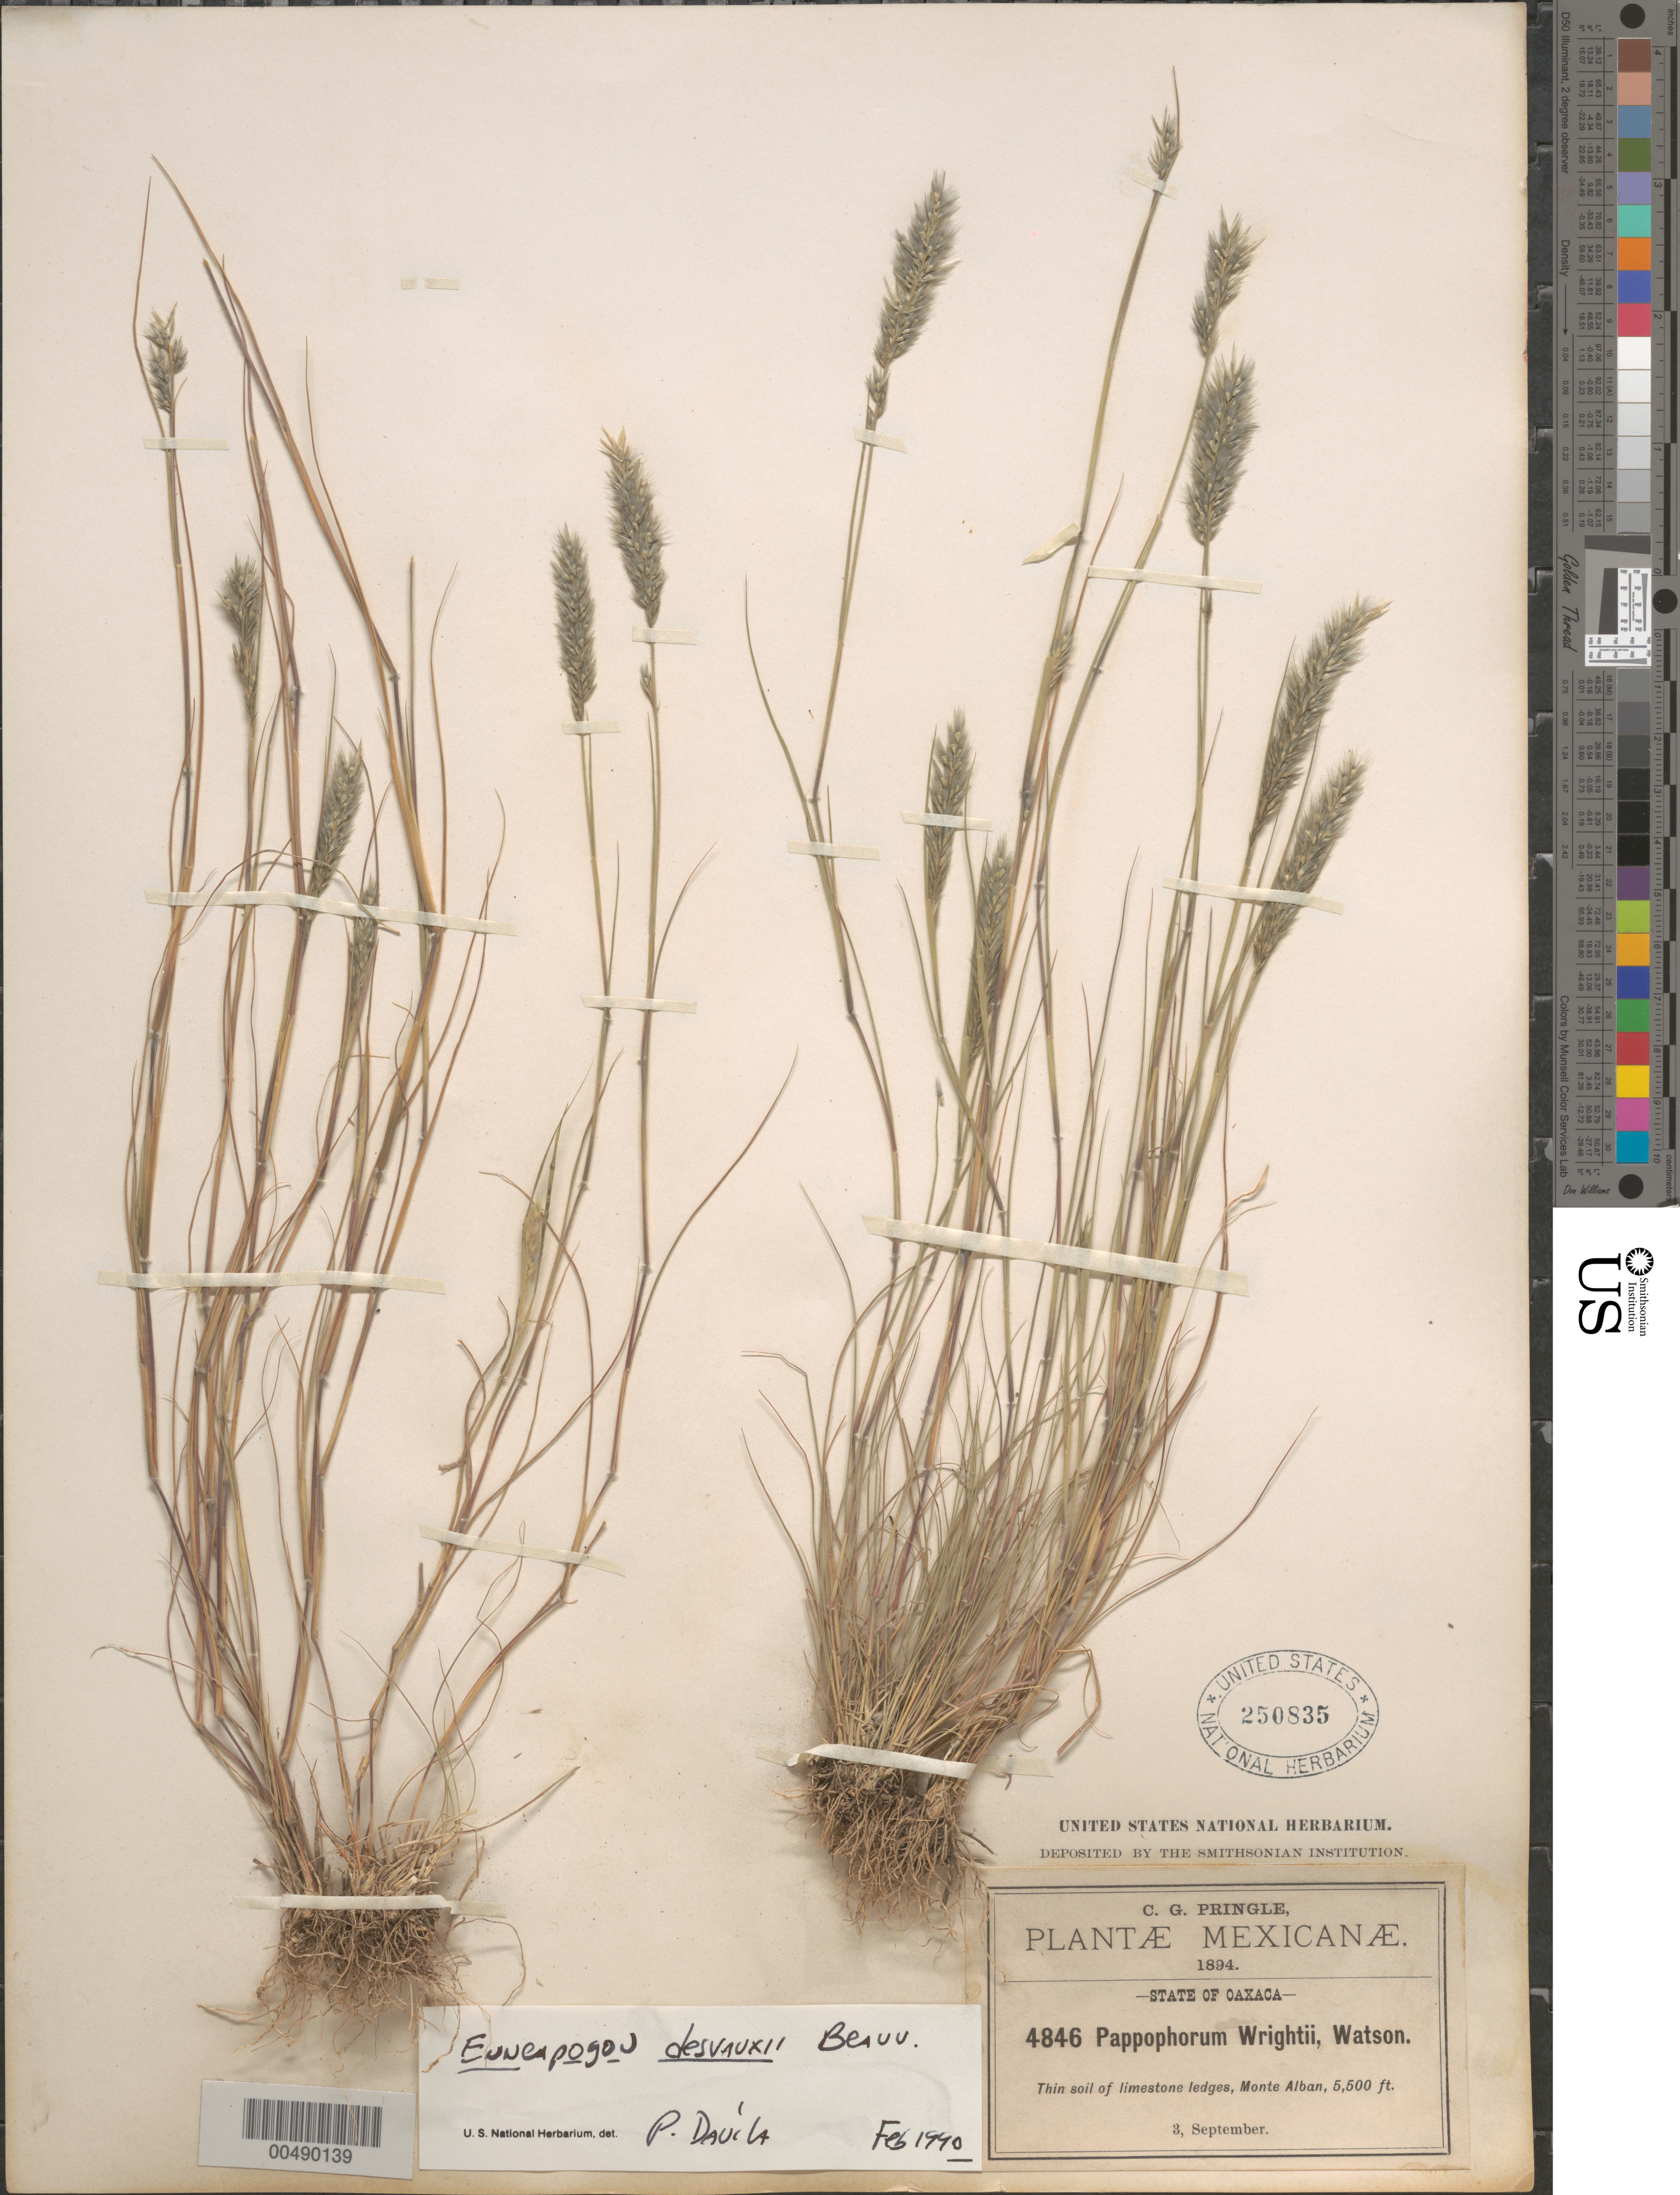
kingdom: Plantae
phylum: Tracheophyta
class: Liliopsida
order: Poales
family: Poaceae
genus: Enneapogon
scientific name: Enneapogon desvauxii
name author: P. Beauv.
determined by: Dávila, P. D.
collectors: C. G. Pringle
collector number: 4846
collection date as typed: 3 Sep 1894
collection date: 1894-09-03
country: Mexico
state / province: Oaxaca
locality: Monte Alban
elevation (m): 1676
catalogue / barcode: US 250835